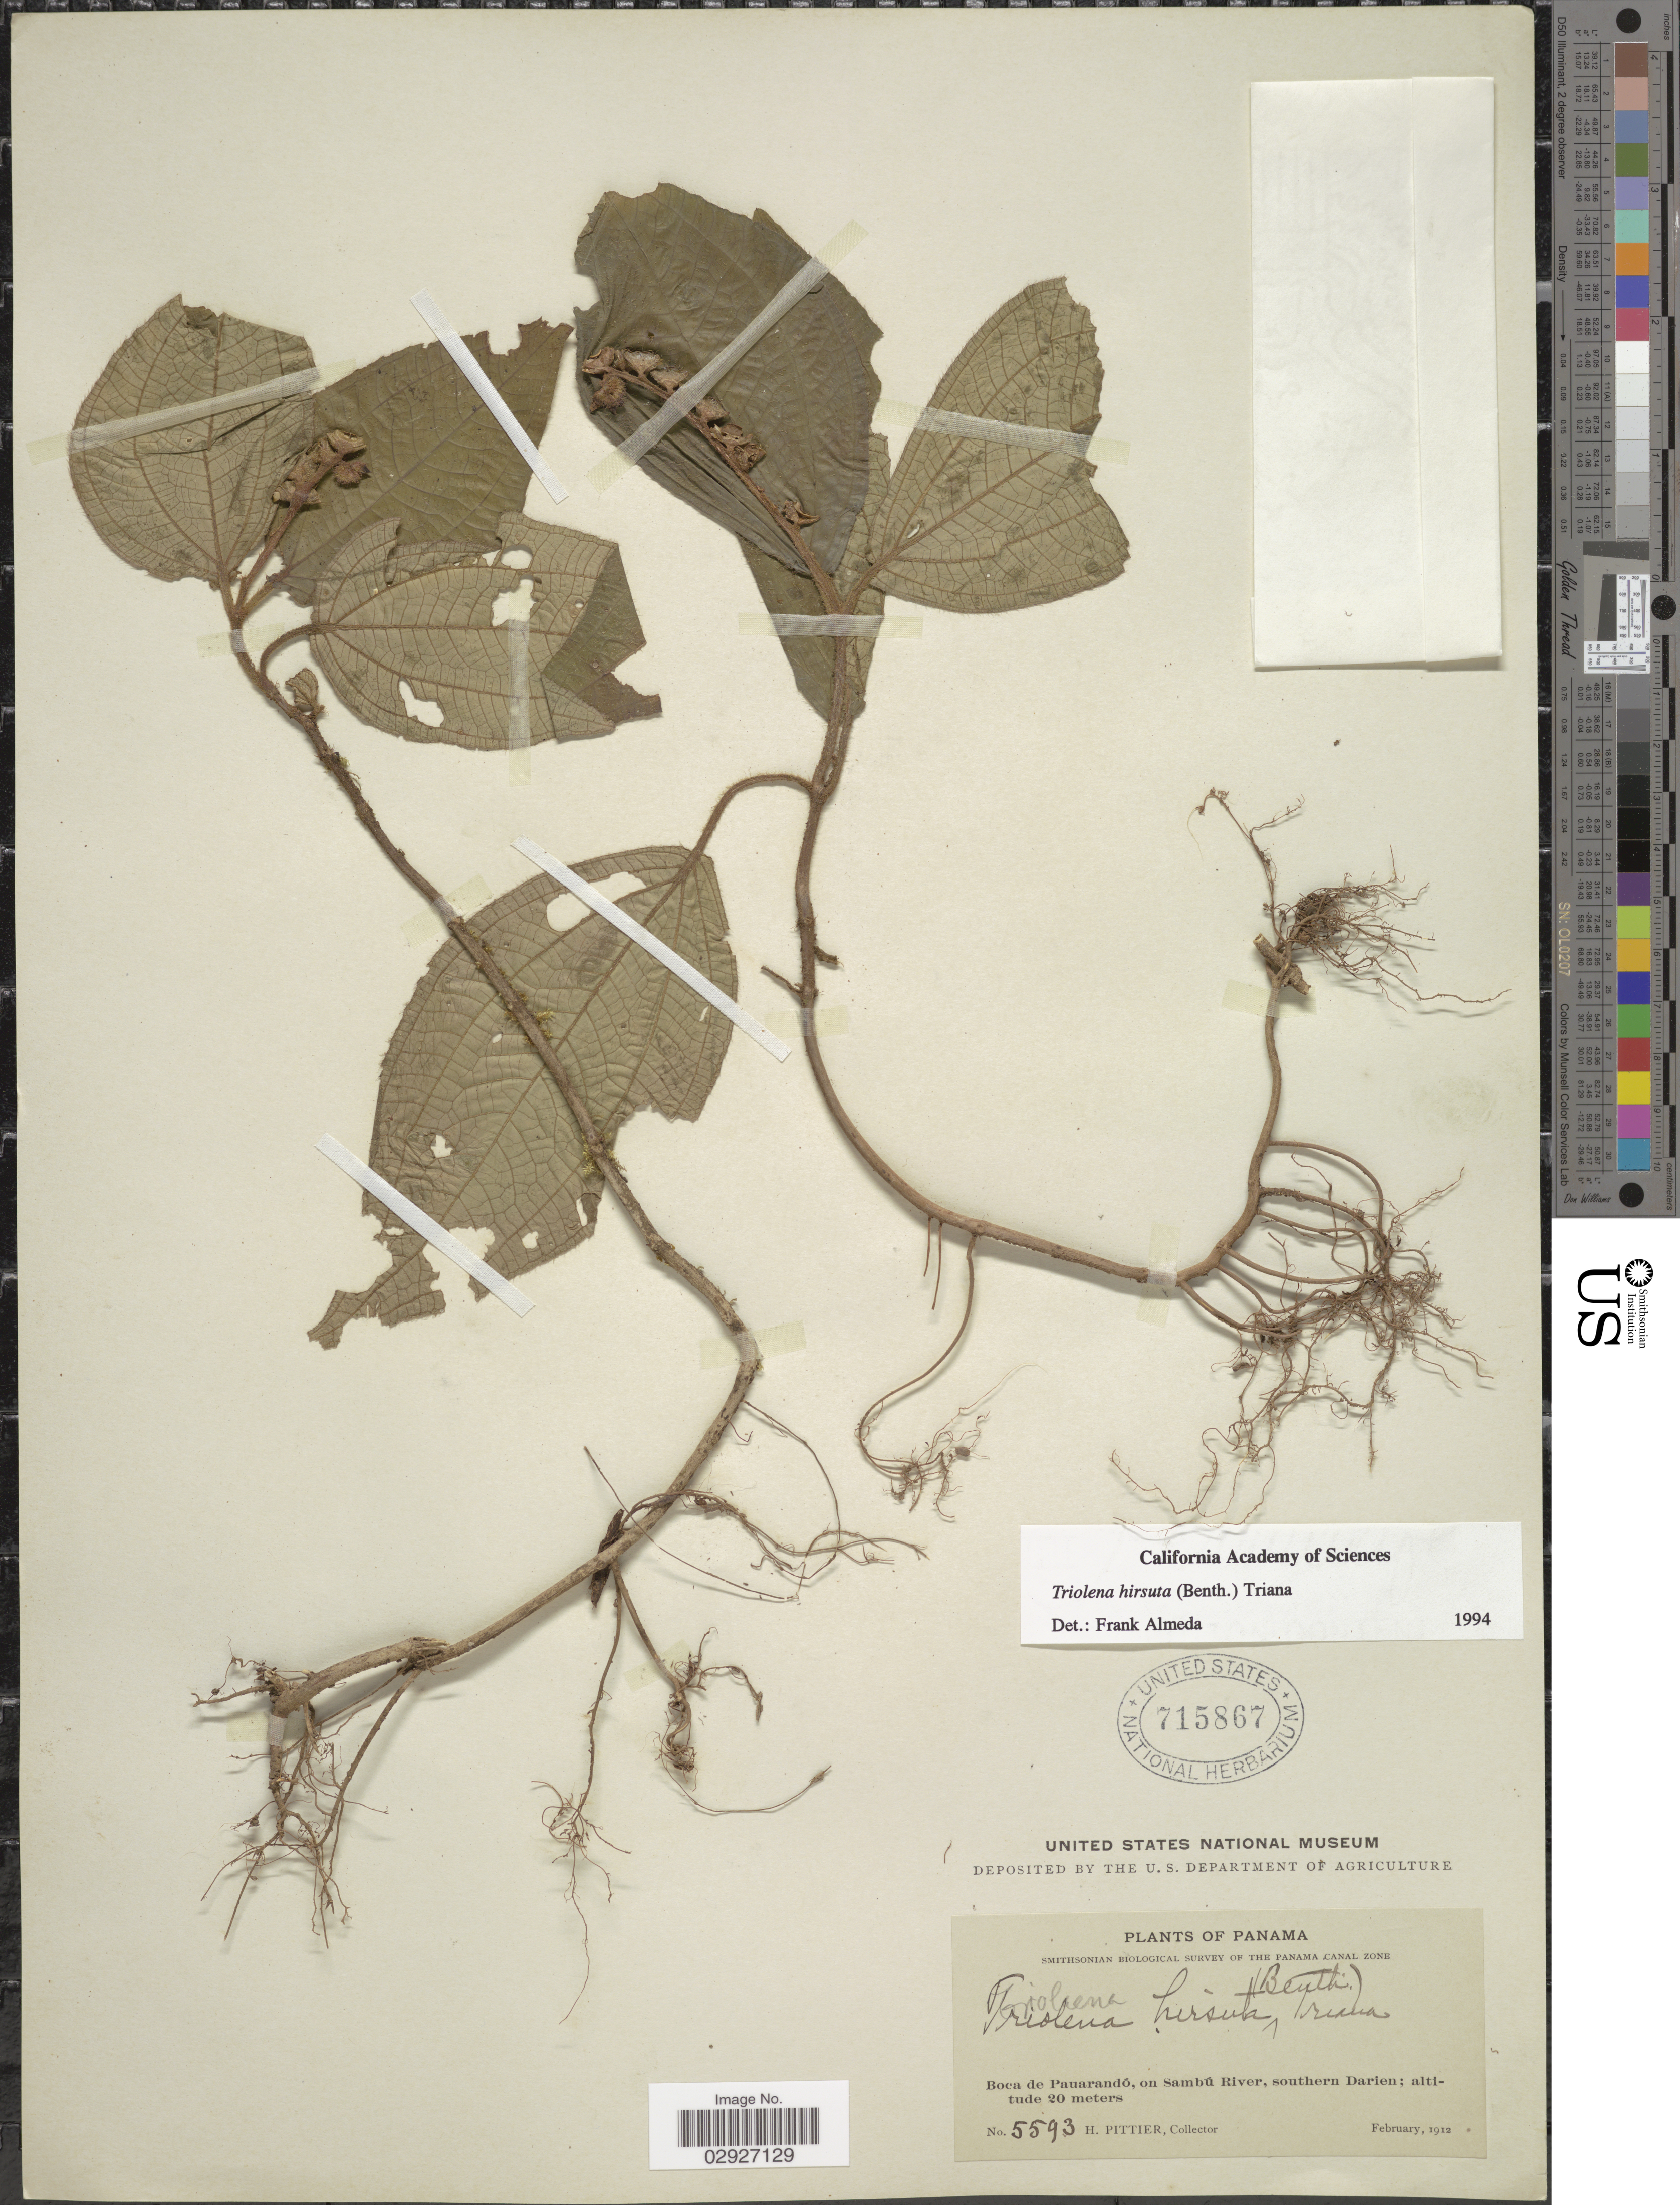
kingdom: Plantae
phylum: Tracheophyta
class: Magnoliopsida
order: Myrtales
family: Melastomataceae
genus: Triolena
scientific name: Triolena hirsuta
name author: (Benth.) Triana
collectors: H. F. Pittier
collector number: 5593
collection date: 1912-02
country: Panama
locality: Boca de Pauarandó, on Sambú River, southern Darien.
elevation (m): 20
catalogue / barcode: US 715867